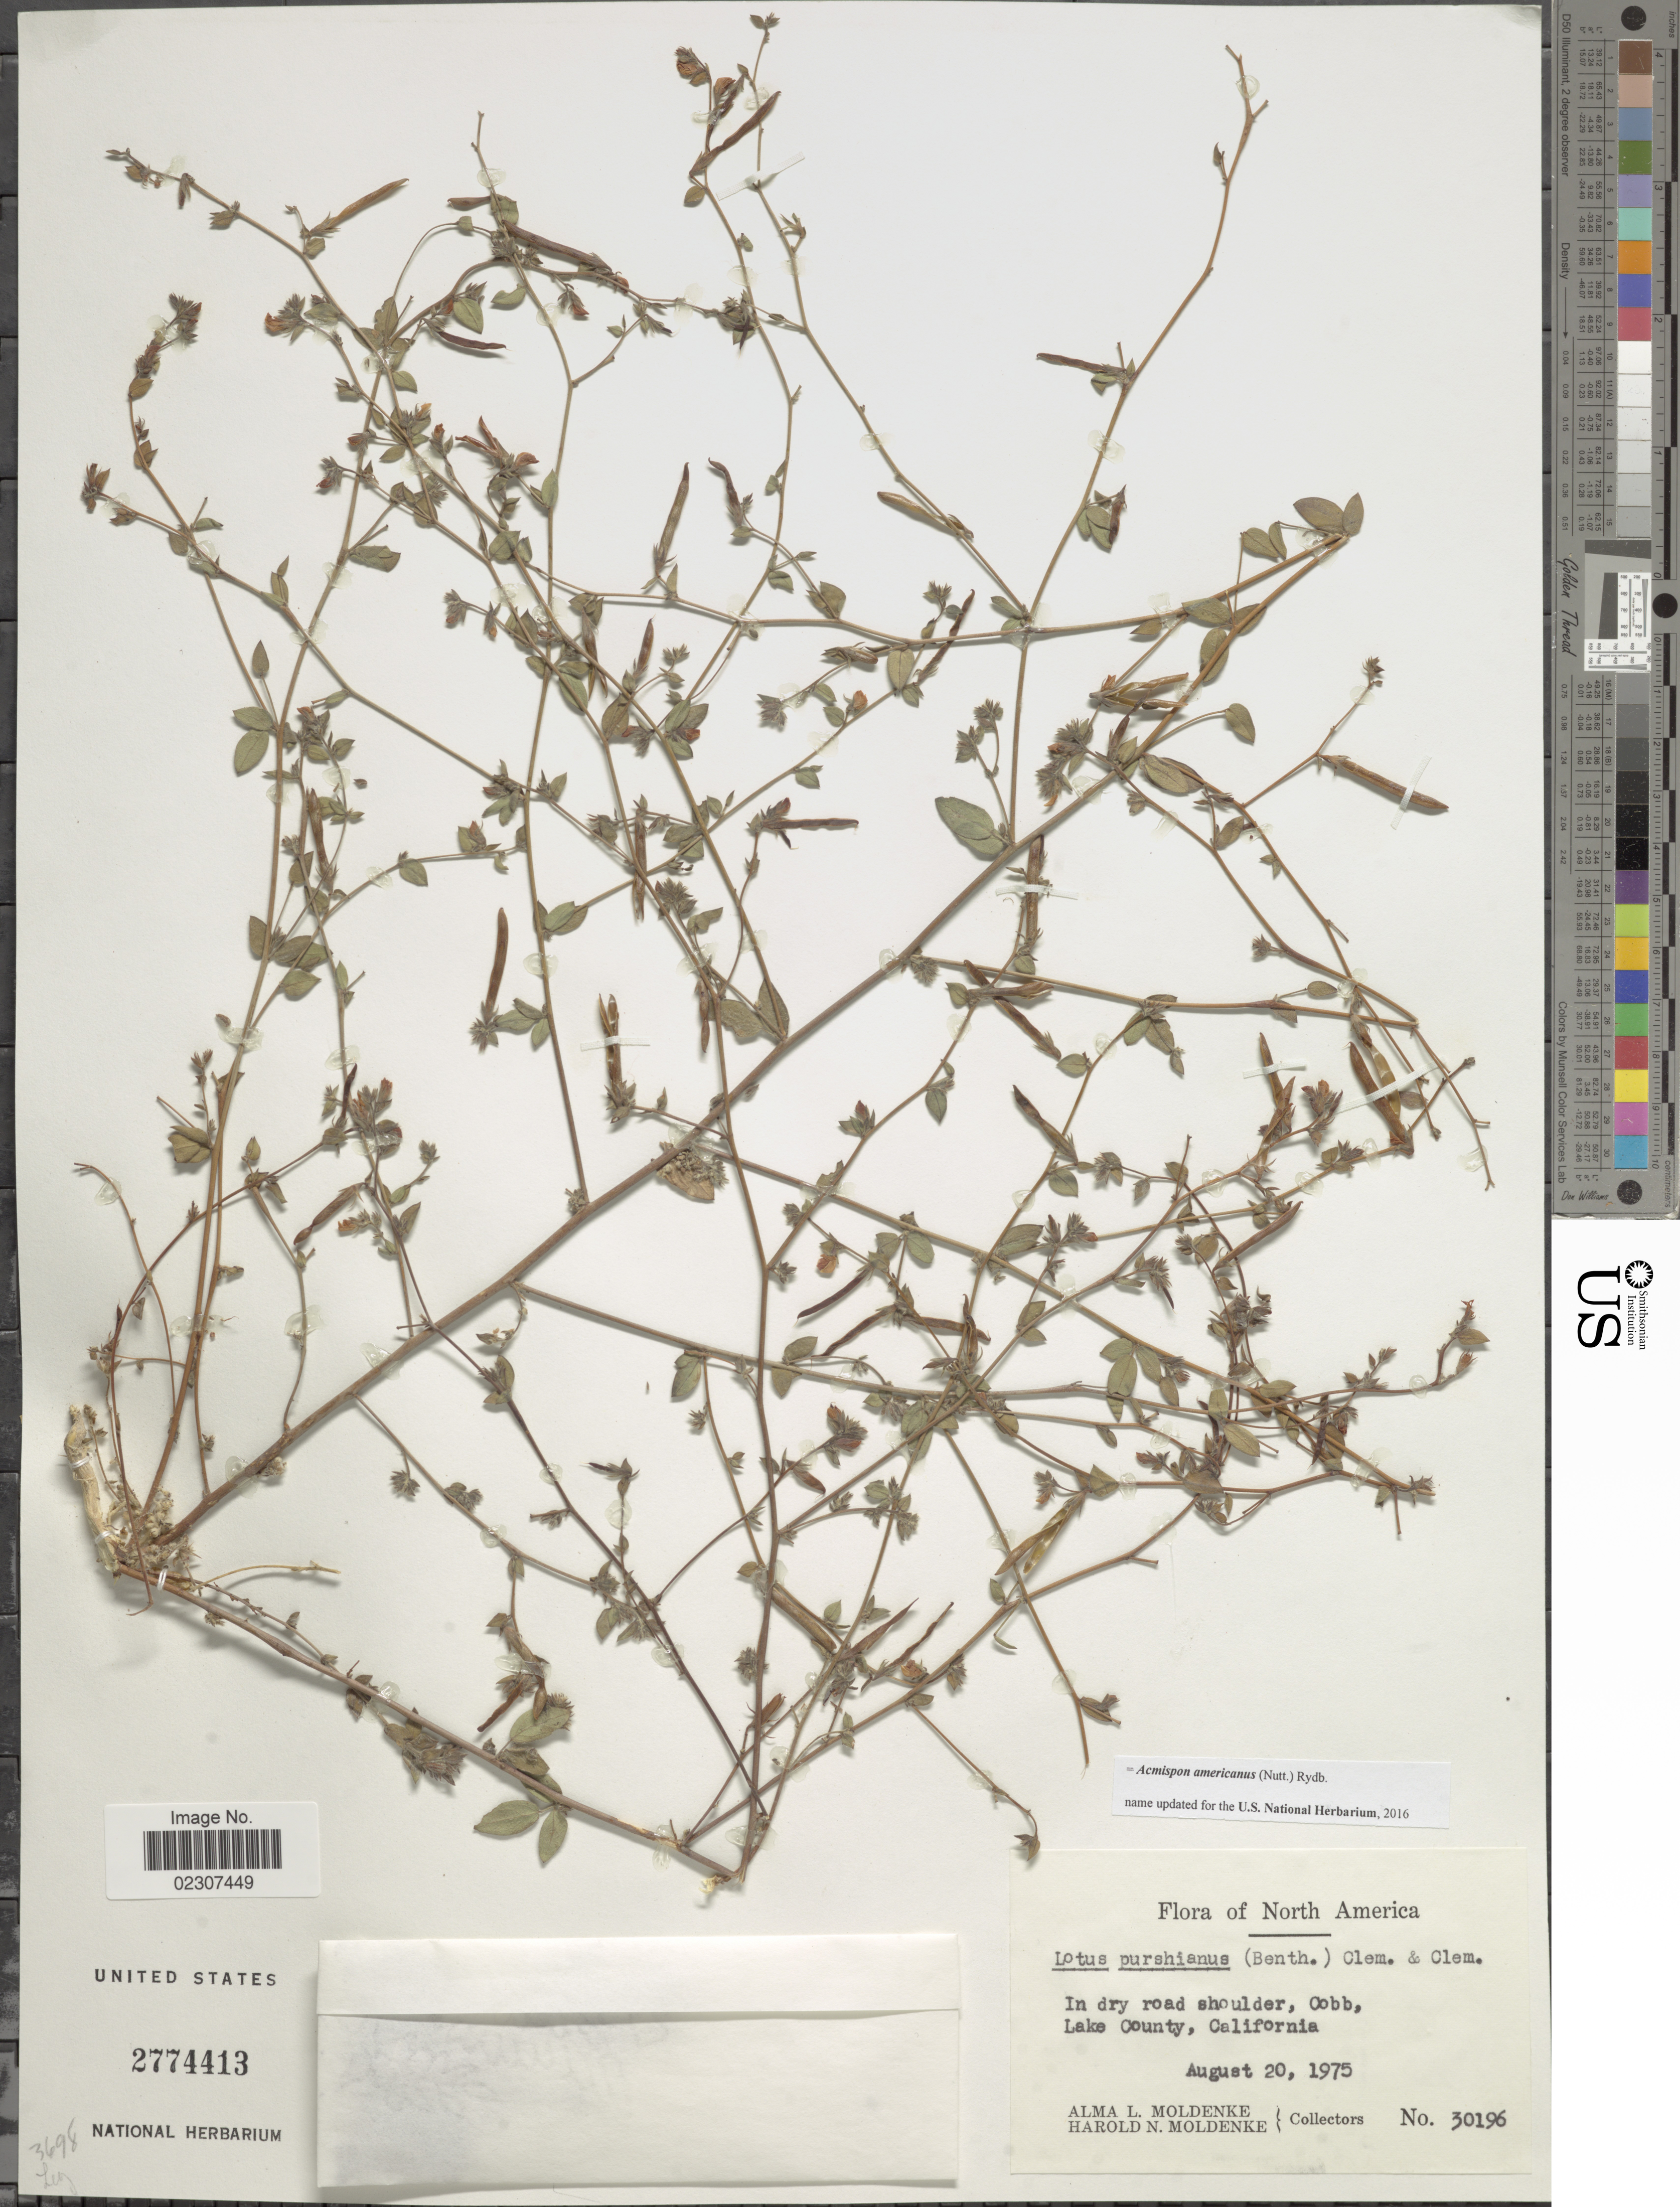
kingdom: Plantae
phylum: Tracheophyta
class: Magnoliopsida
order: Fabales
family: Fabaceae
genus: Acmispon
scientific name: Acmispon americanus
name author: (Nutt.) Rydb.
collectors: A. L. Moldenke & H. N. Moldenke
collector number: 30196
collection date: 1975-08-20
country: United States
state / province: California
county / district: Lake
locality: North America, In dry road shoulder, Cobb, Lake County, California.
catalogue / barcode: US 2774413